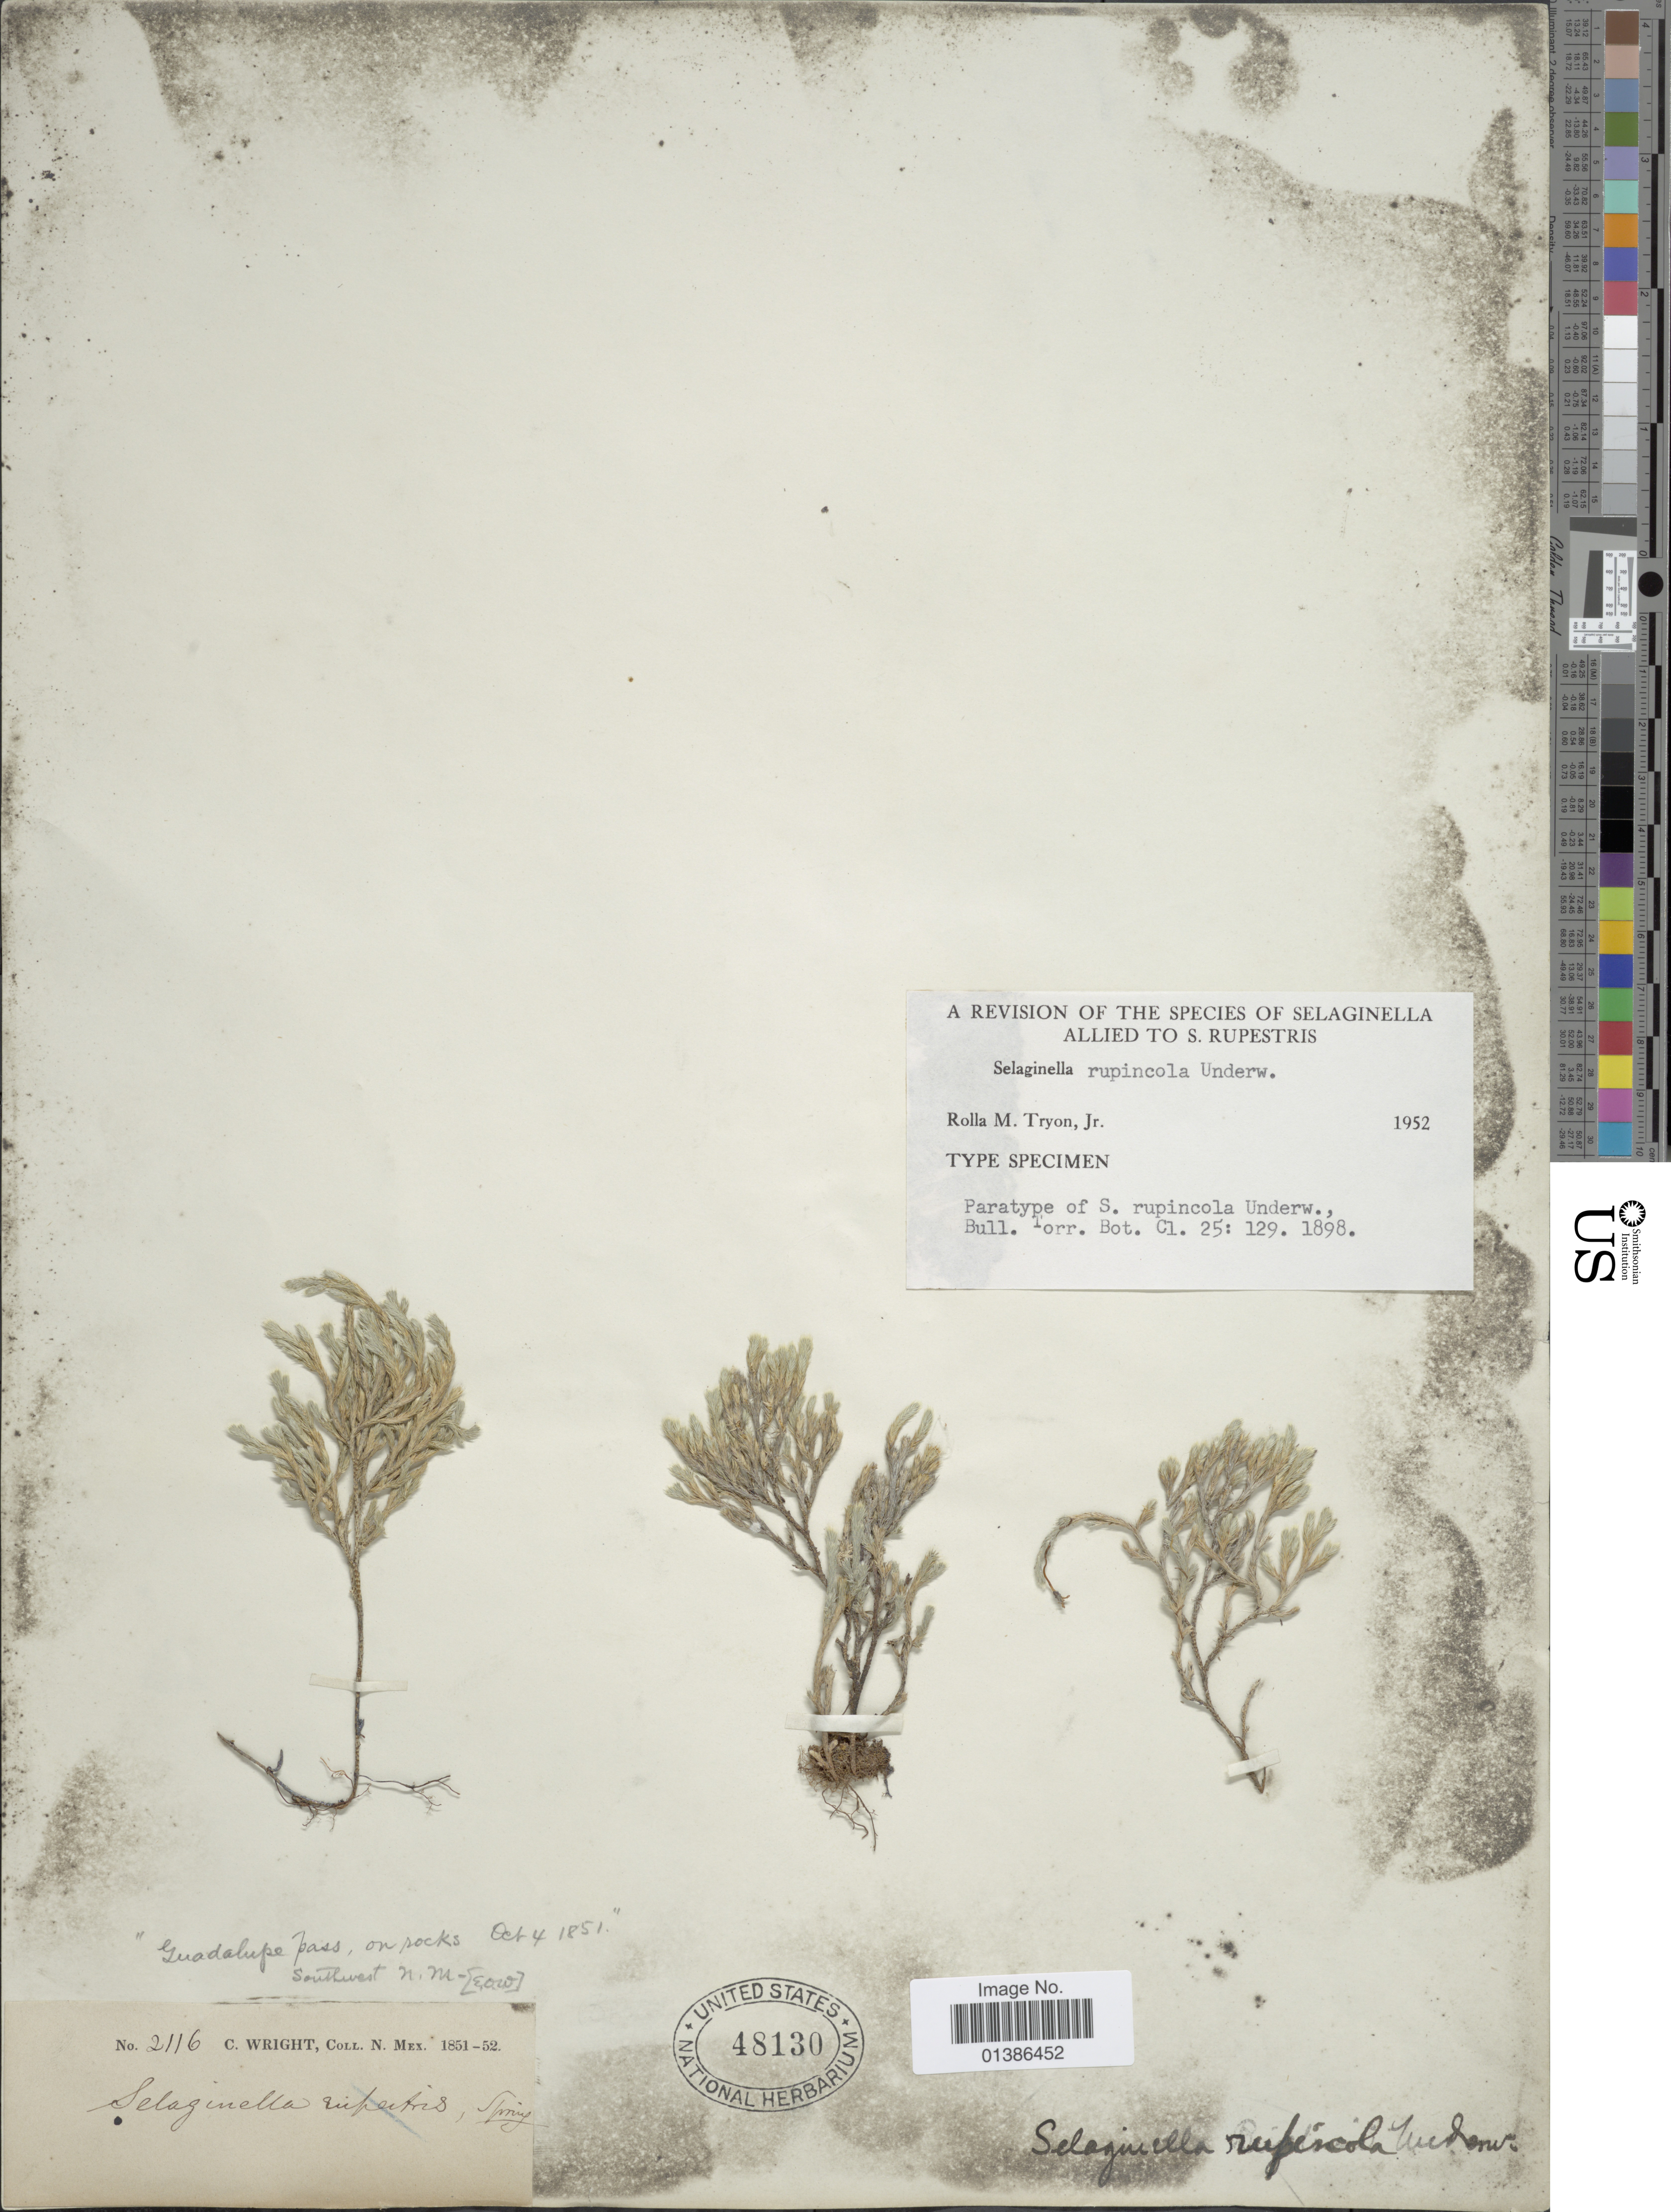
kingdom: Plantae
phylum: Tracheophyta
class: Lycopodiopsida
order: Selaginellales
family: Selaginellaceae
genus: Selaginella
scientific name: Selaginella rupincola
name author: Underw.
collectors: C. Wright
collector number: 2116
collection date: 1851-10-04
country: United States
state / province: New Mexico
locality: Guadalupe Pass, on rocks. Southwest N.M.- [E.O.W.].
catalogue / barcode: US 48130